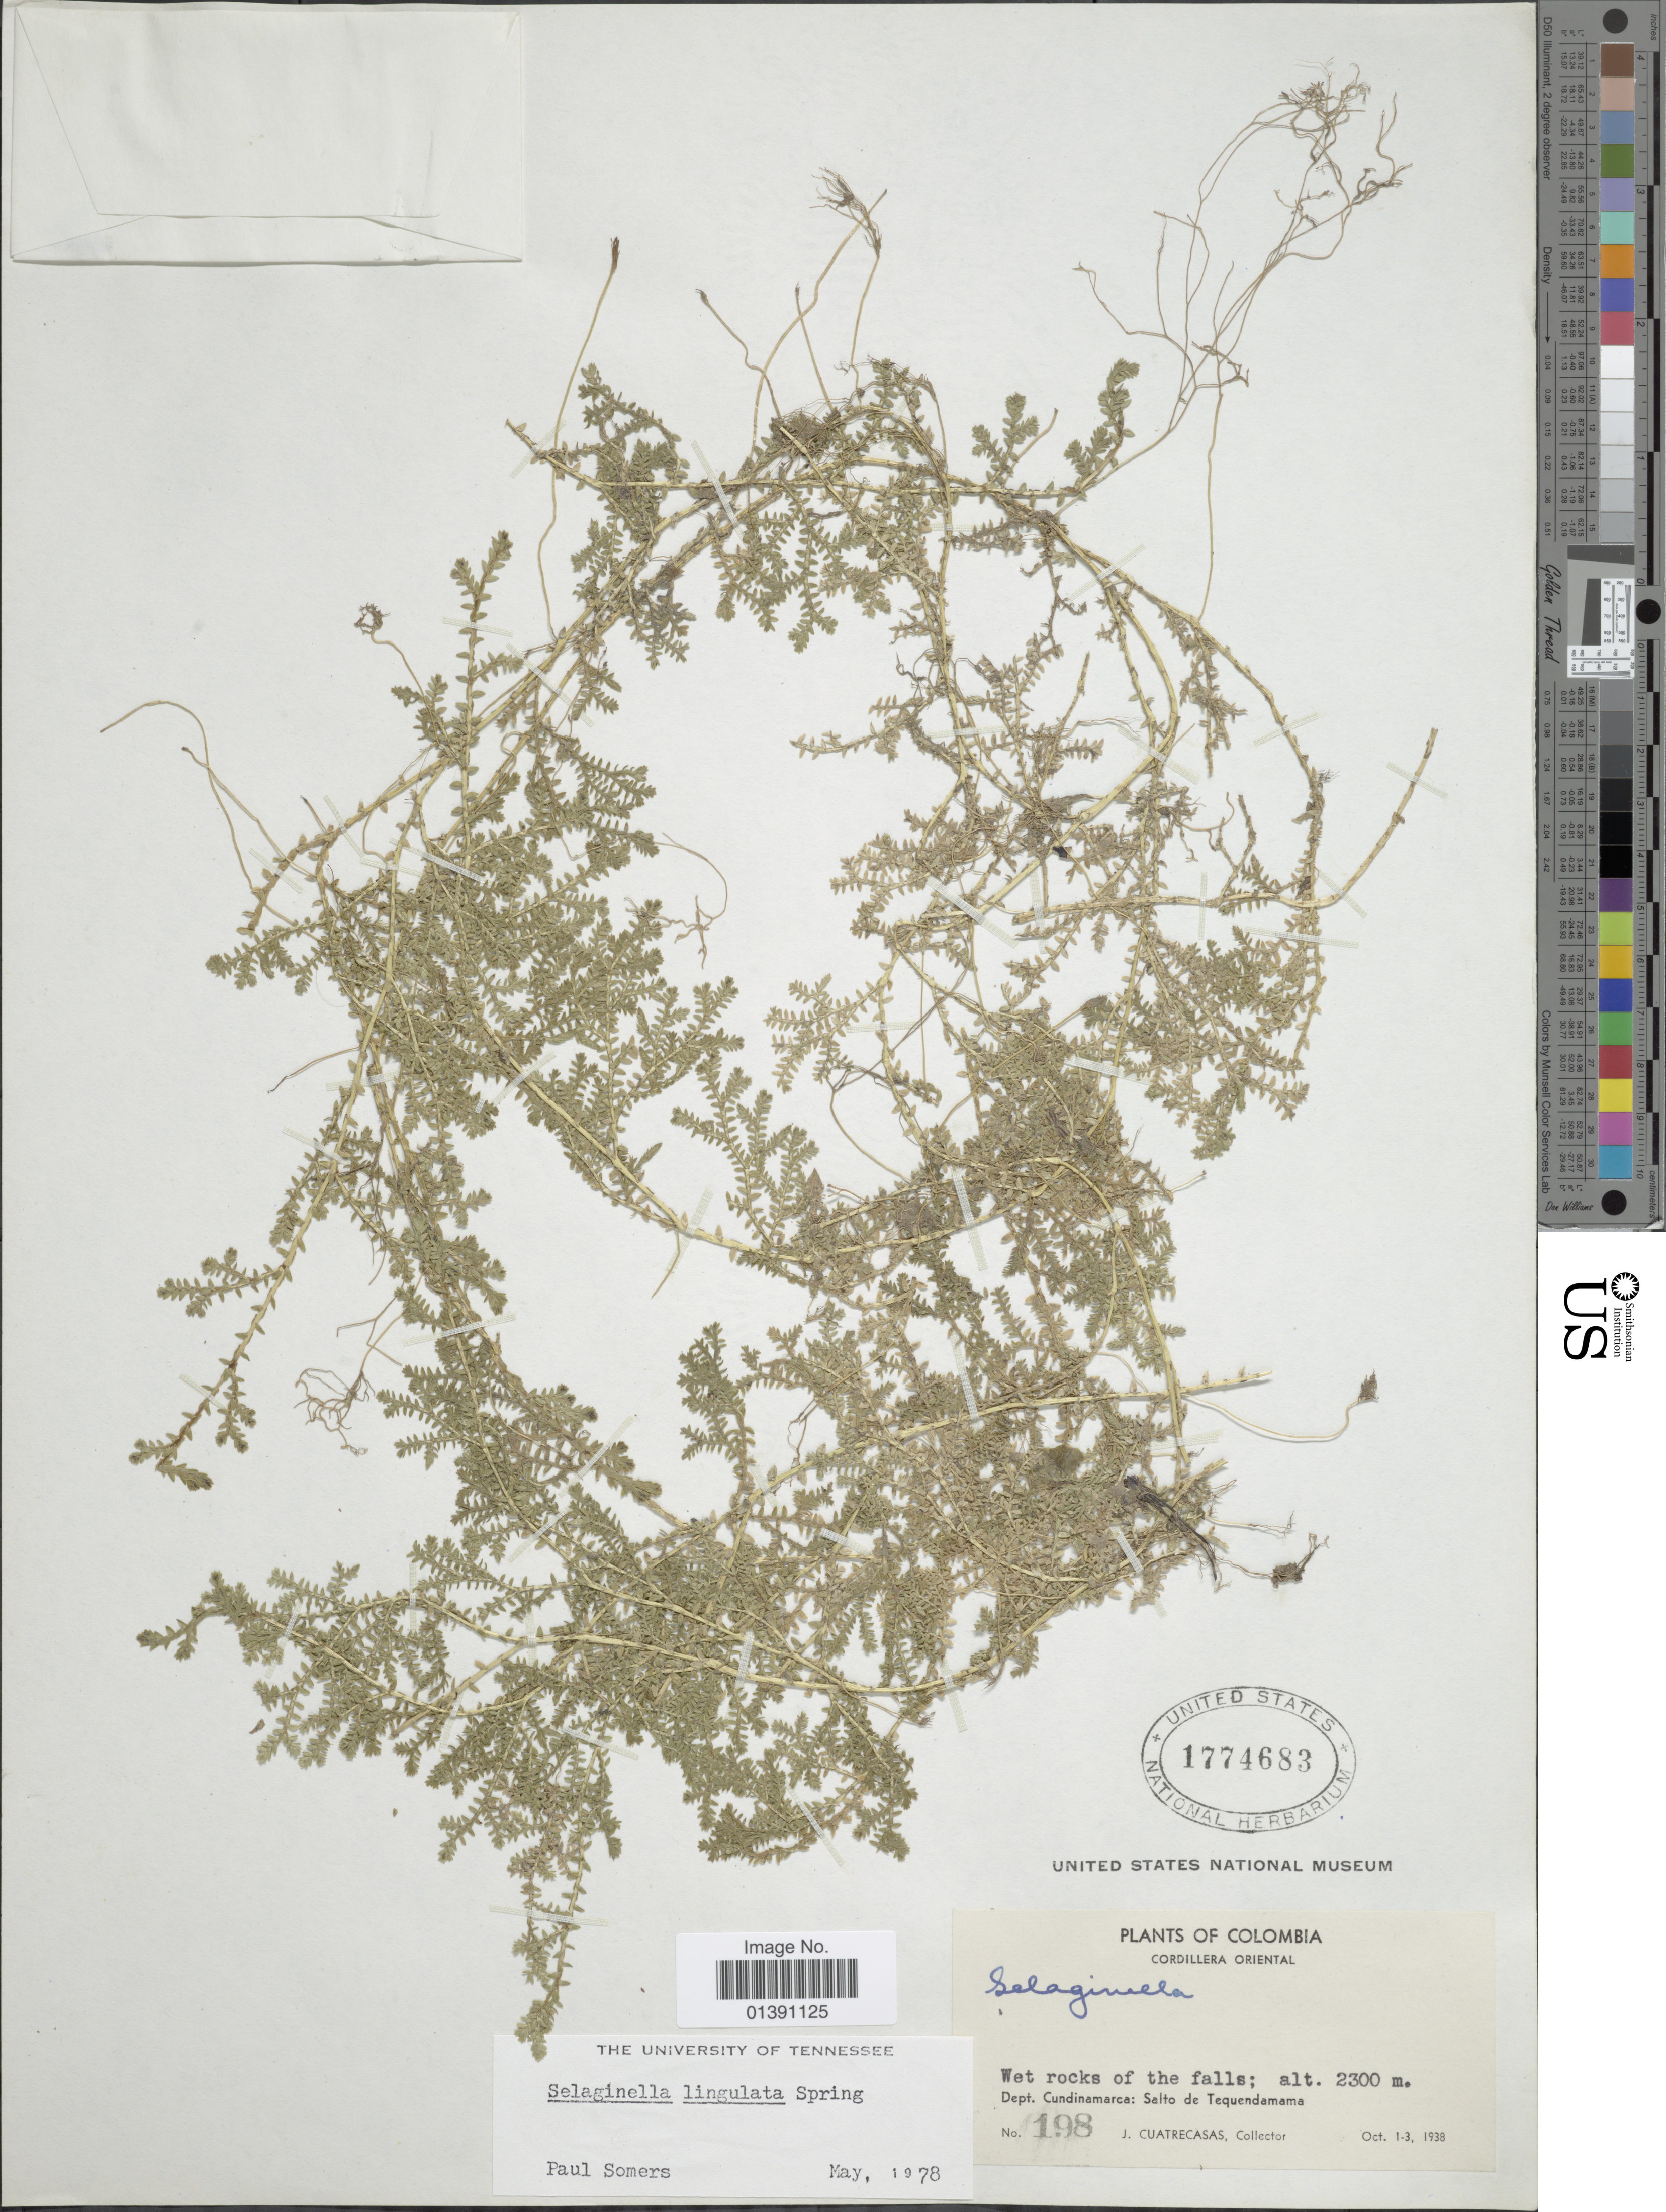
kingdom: Plantae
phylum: Tracheophyta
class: Lycopodiopsida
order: Selaginellales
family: Selaginellaceae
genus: Selaginella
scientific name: Selaginella lingulata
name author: Spring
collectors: J. Cuatrecasas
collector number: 198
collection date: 1938-10-01/1938-10-03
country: Colombia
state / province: Cundinamarca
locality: Wet rocks of the falls, Salto de Tequendamama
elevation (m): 2300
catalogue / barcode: US 1774683